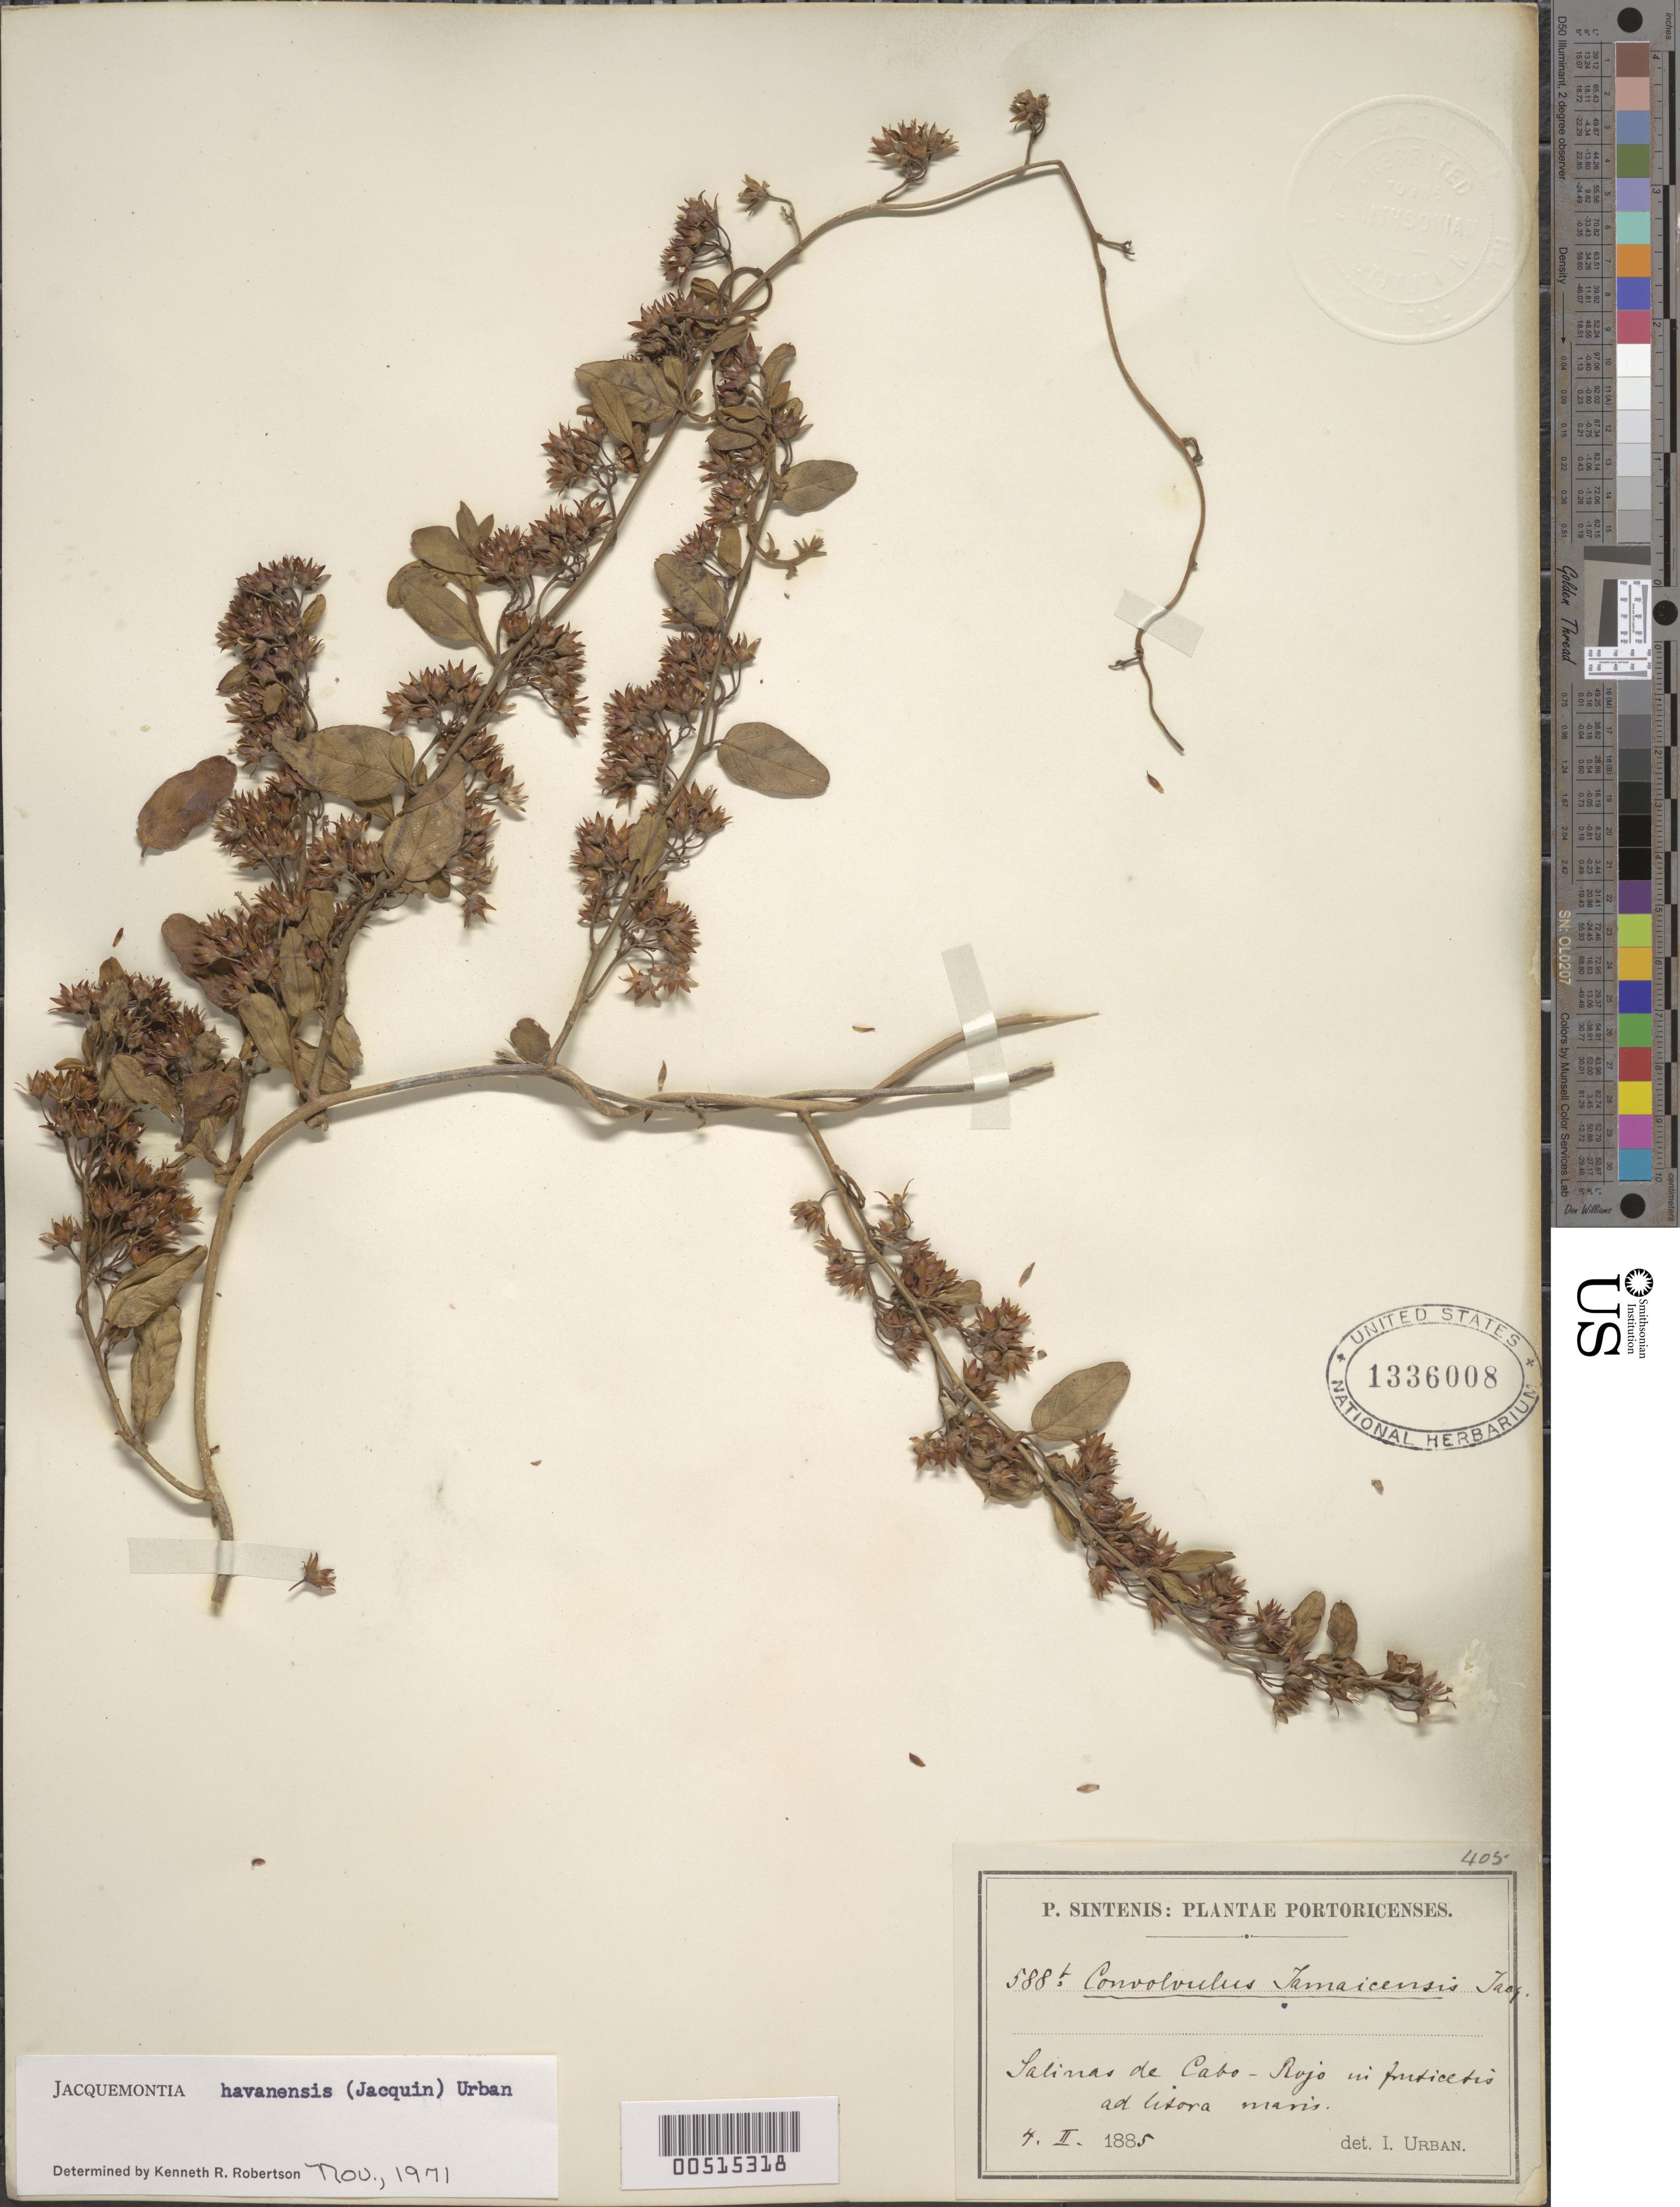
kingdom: Plantae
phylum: Tracheophyta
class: Magnoliopsida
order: Solanales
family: Convolvulaceae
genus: Jacquemontia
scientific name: Jacquemontia havanensis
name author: (Jacq.) Urb.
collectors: P. Sintenis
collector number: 588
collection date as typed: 04 Feb 1885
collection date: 1885-02-04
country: Puerto Rico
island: Greater Antilles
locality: Salinas de Cabo-Rojo. In fruticetis ad litora manis.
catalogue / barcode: US 1336008